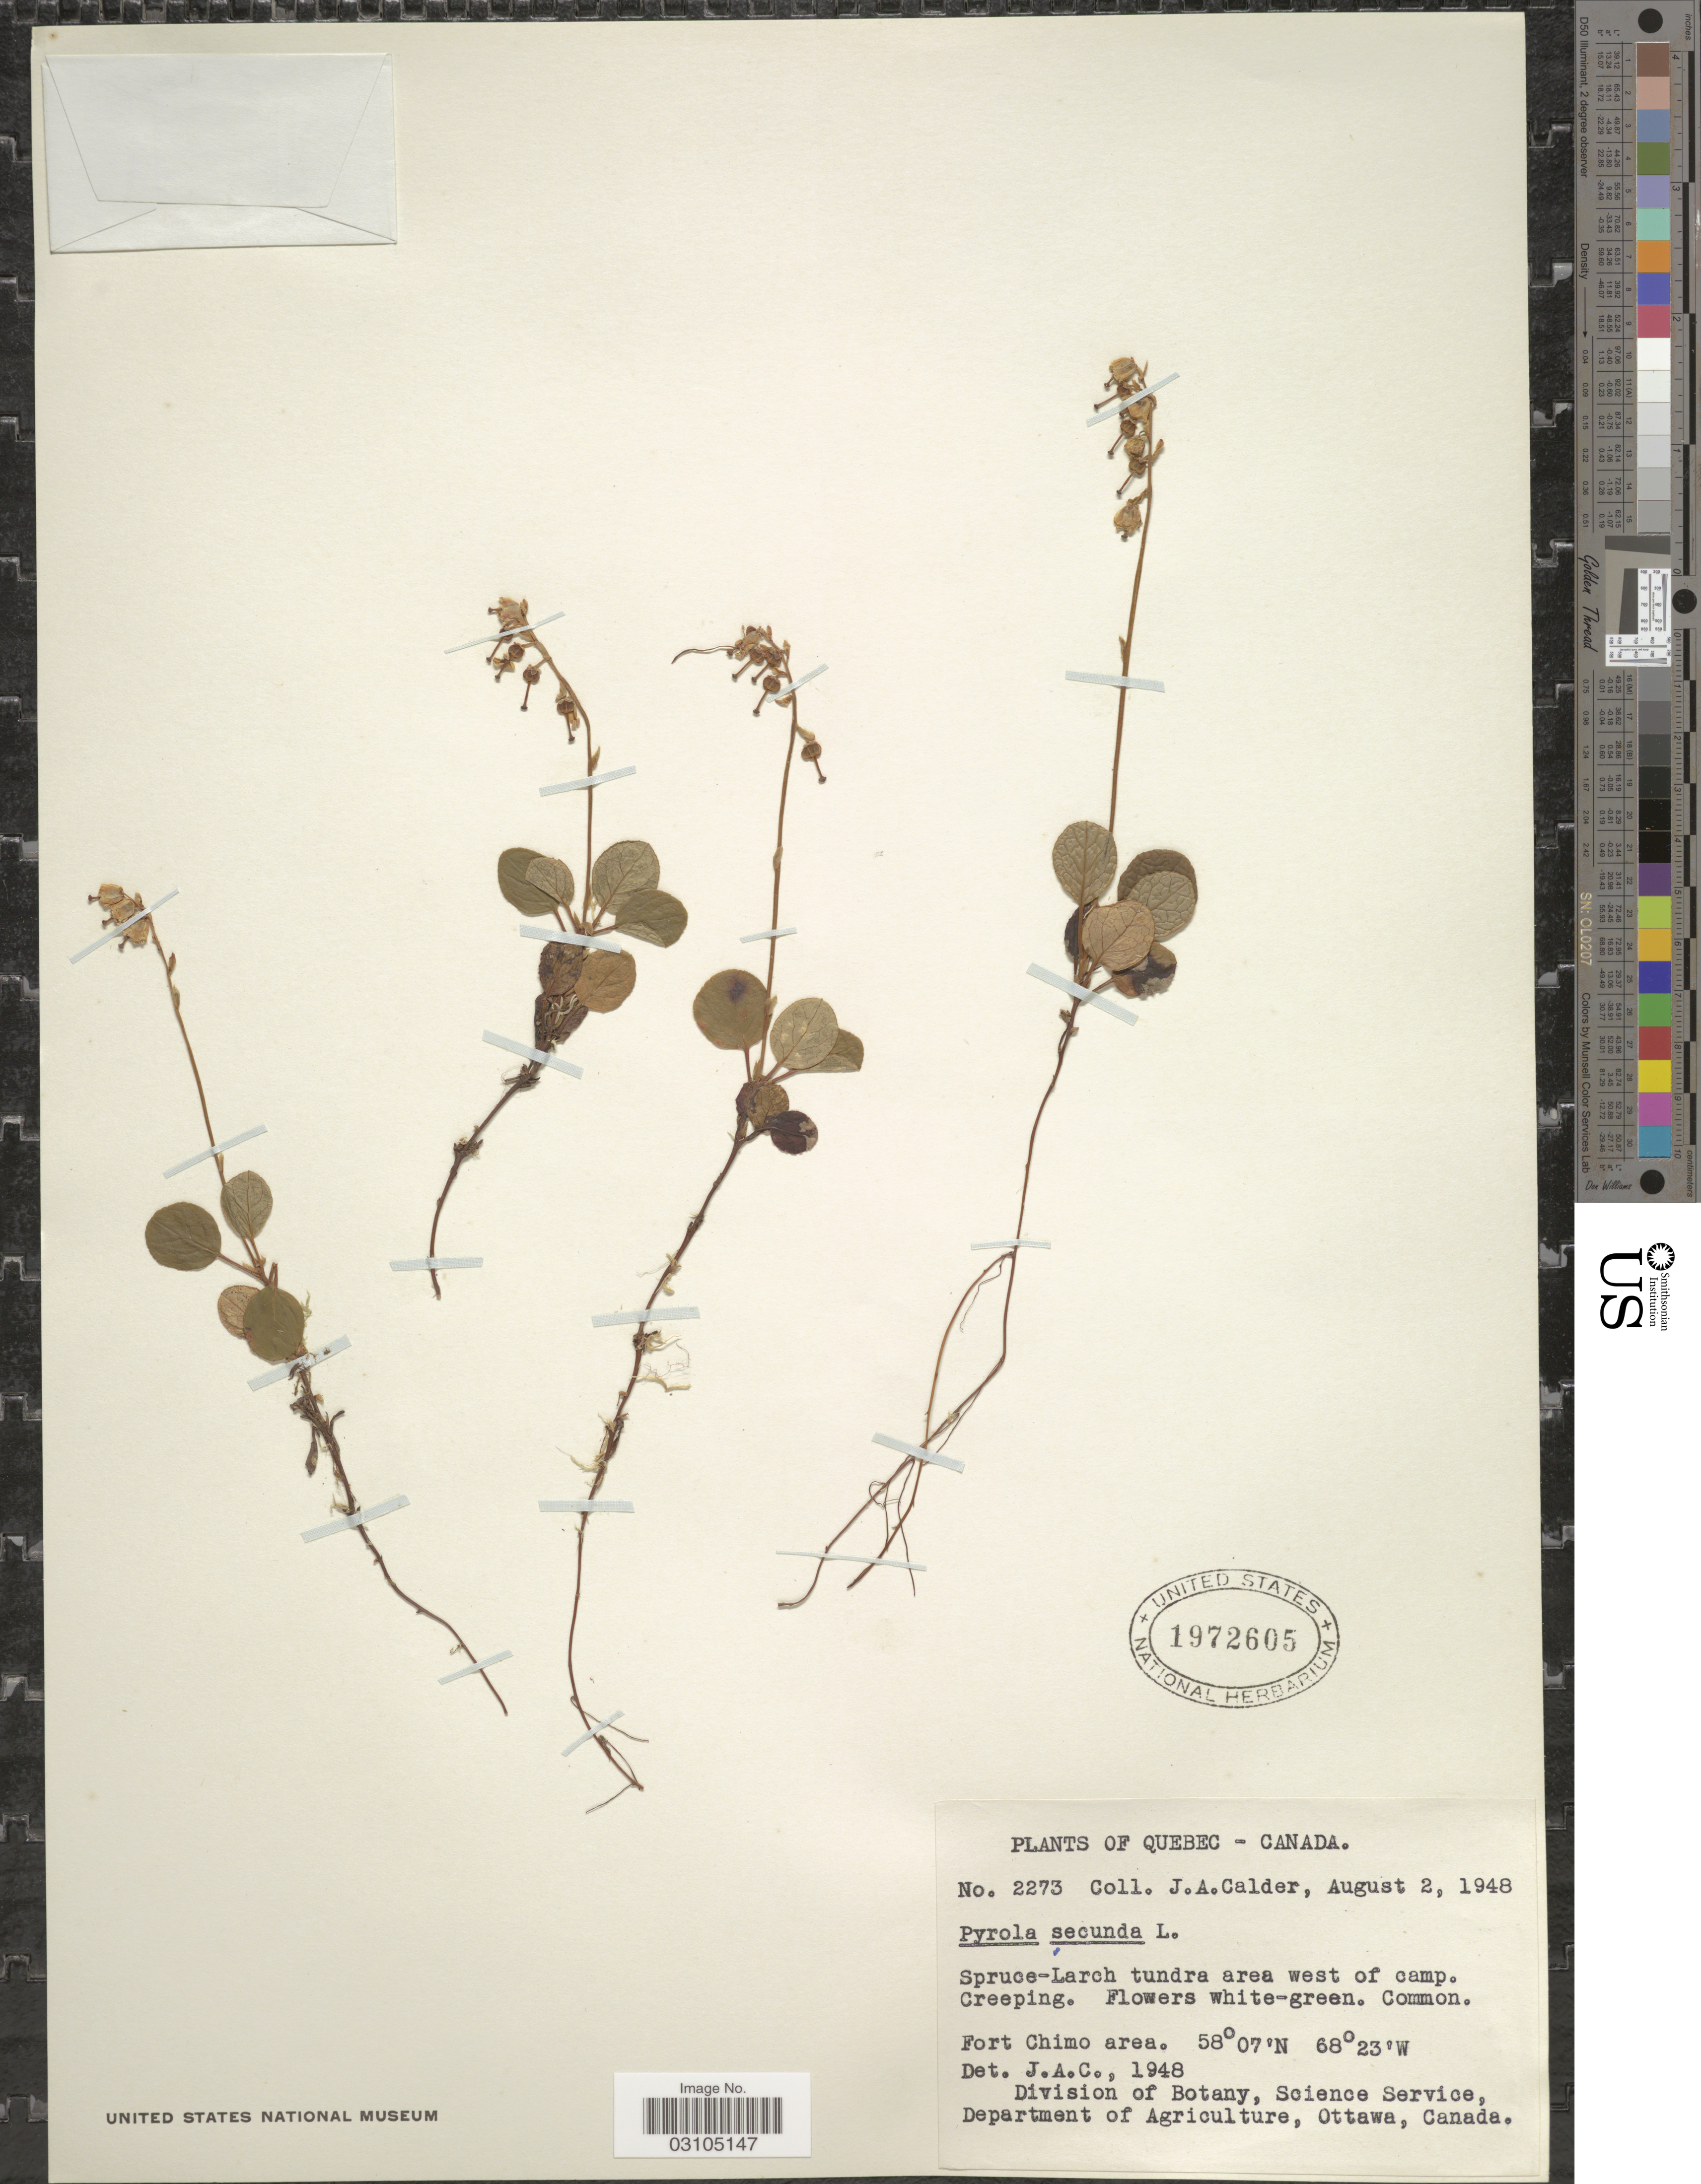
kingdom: Plantae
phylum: Tracheophyta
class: Magnoliopsida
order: Ericales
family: Ericaceae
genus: Orthilia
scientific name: Orthilia secunda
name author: (L.) House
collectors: J. A. Calder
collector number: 2273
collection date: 1948-08-02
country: Canada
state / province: Quebec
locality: Spruce-Larch tundra area west of camp. Fort Chimo area.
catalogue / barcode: US 1972605